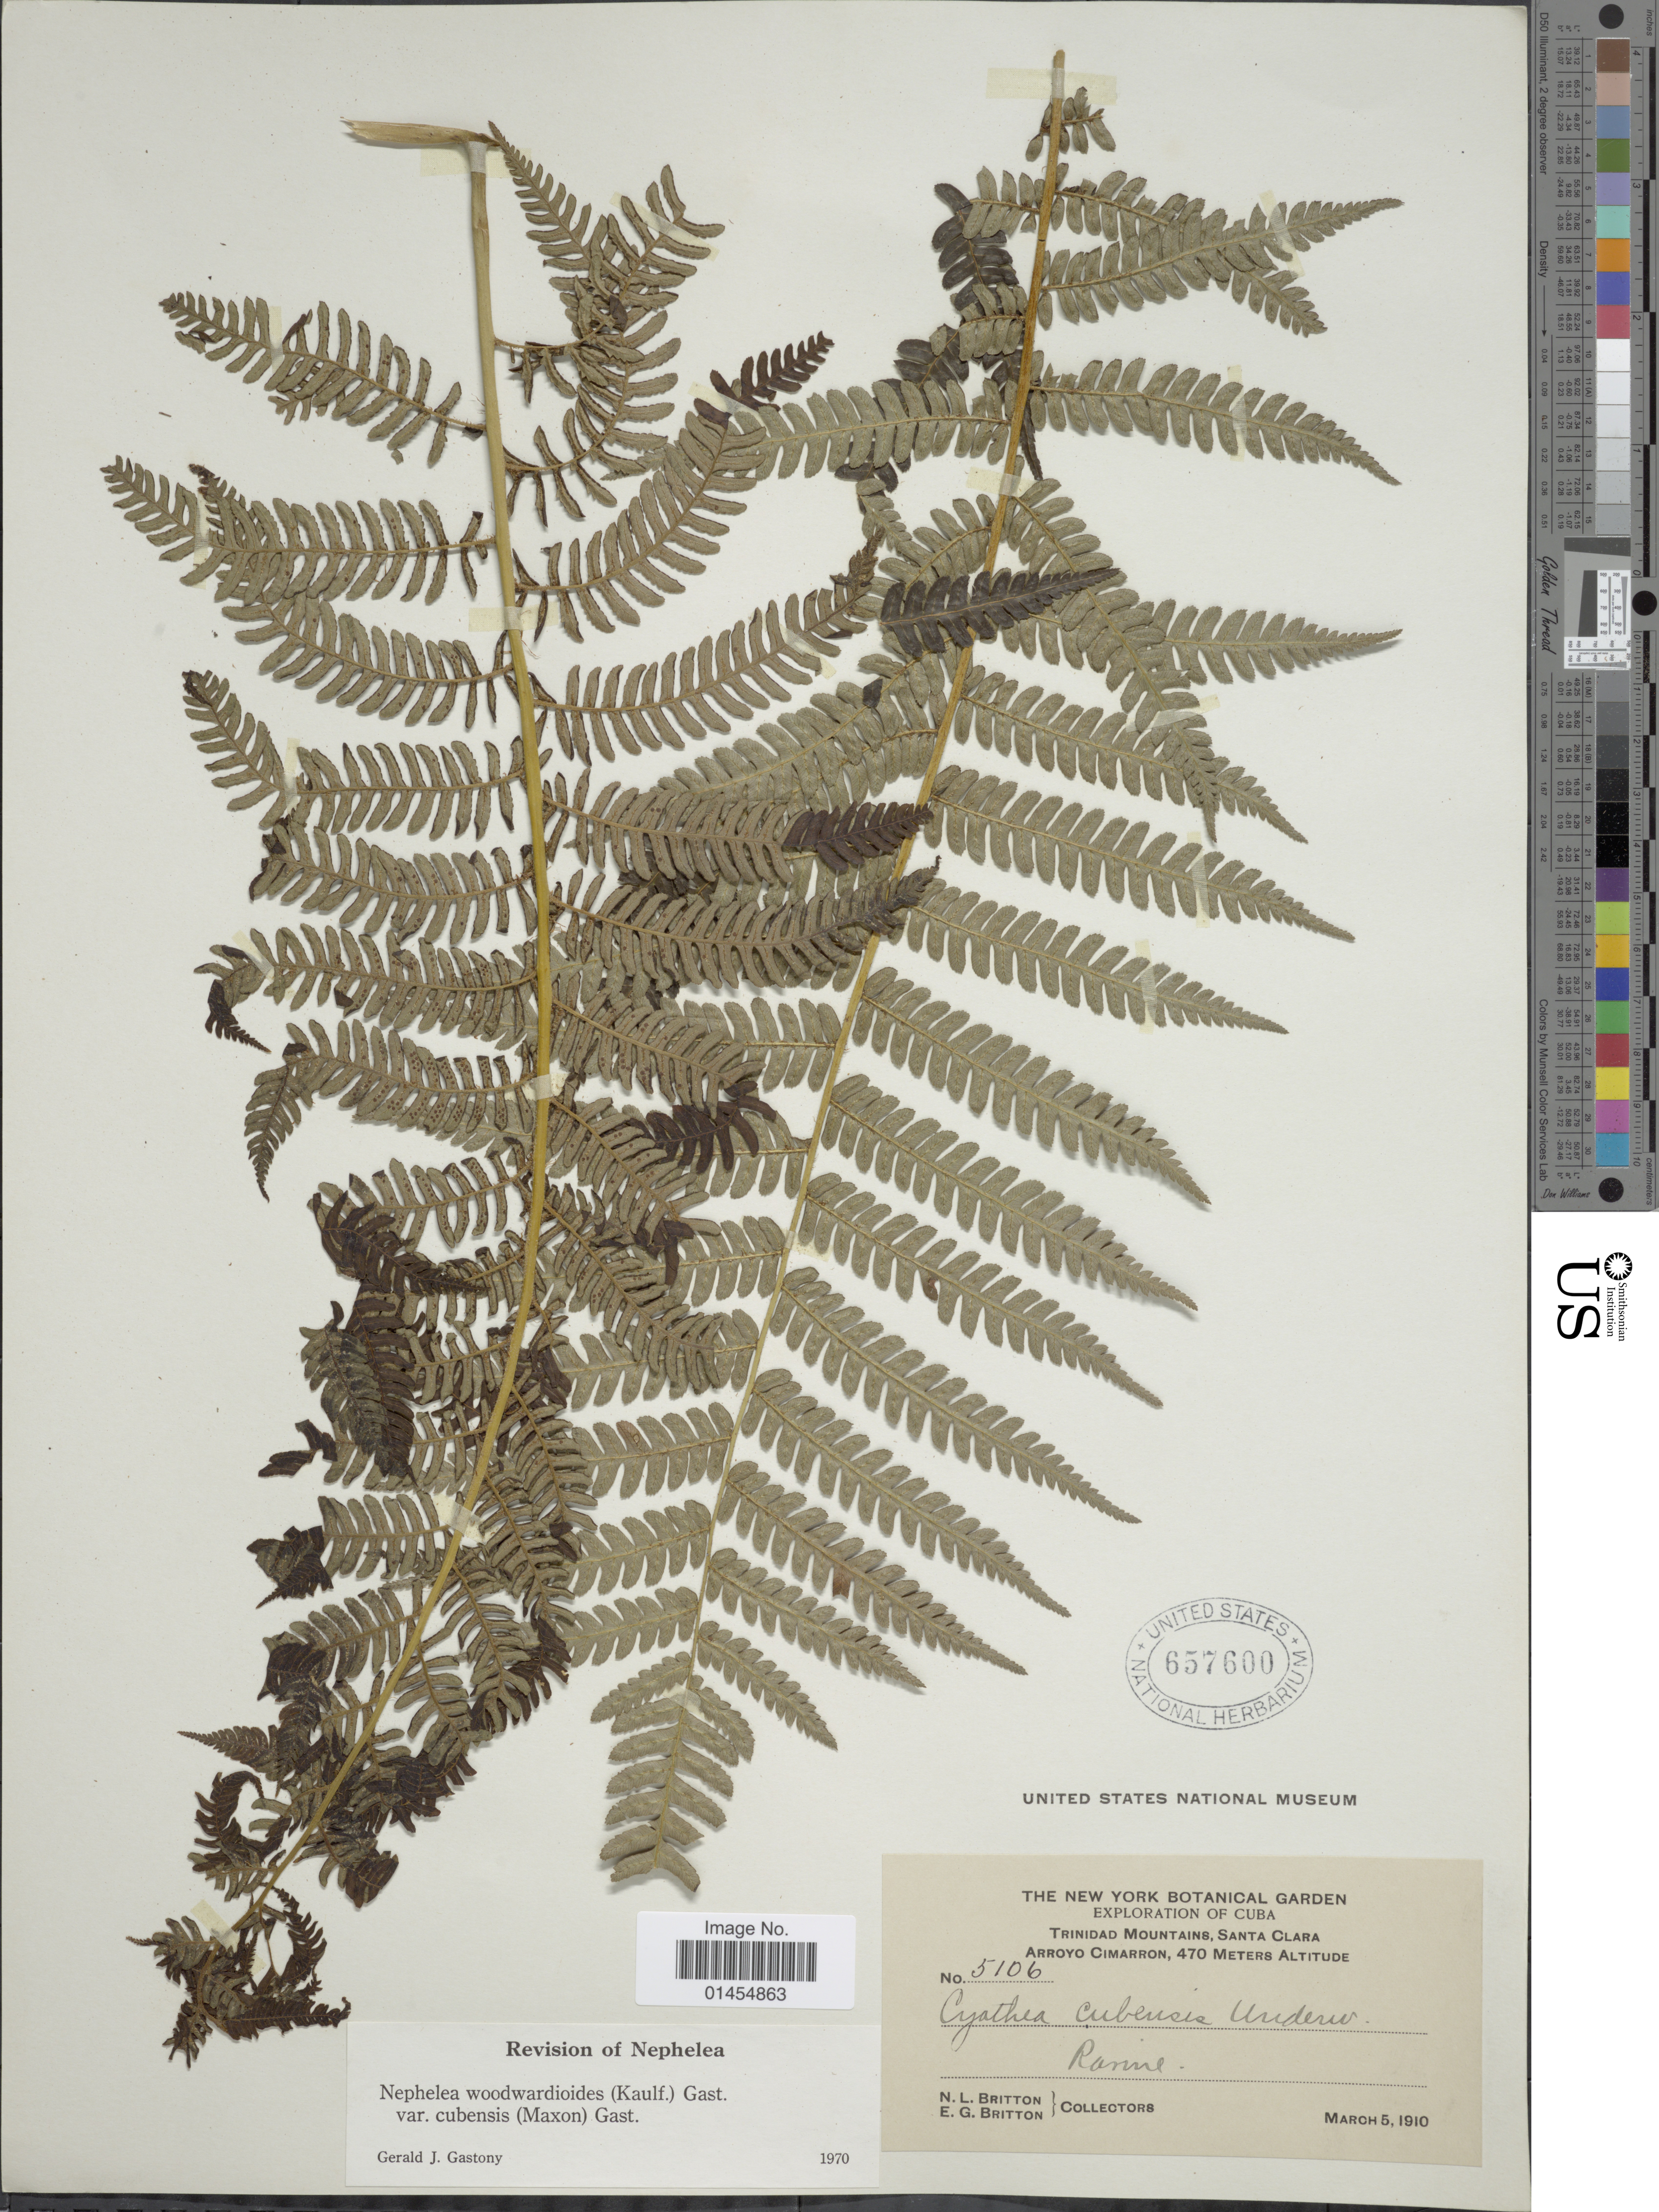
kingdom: Plantae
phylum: Tracheophyta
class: Polypodiopsida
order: Cyatheales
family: Cyatheaceae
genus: Alsophila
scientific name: Alsophila woodwardioides var. cubensis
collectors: N. Britton & E. G. Britton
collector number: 5106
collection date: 1910-03-05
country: Cuba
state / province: Las Villas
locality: Trinidad Mountains, Santa Clara. Arroyo Cimarron, Ravine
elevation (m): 470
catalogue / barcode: US 657600